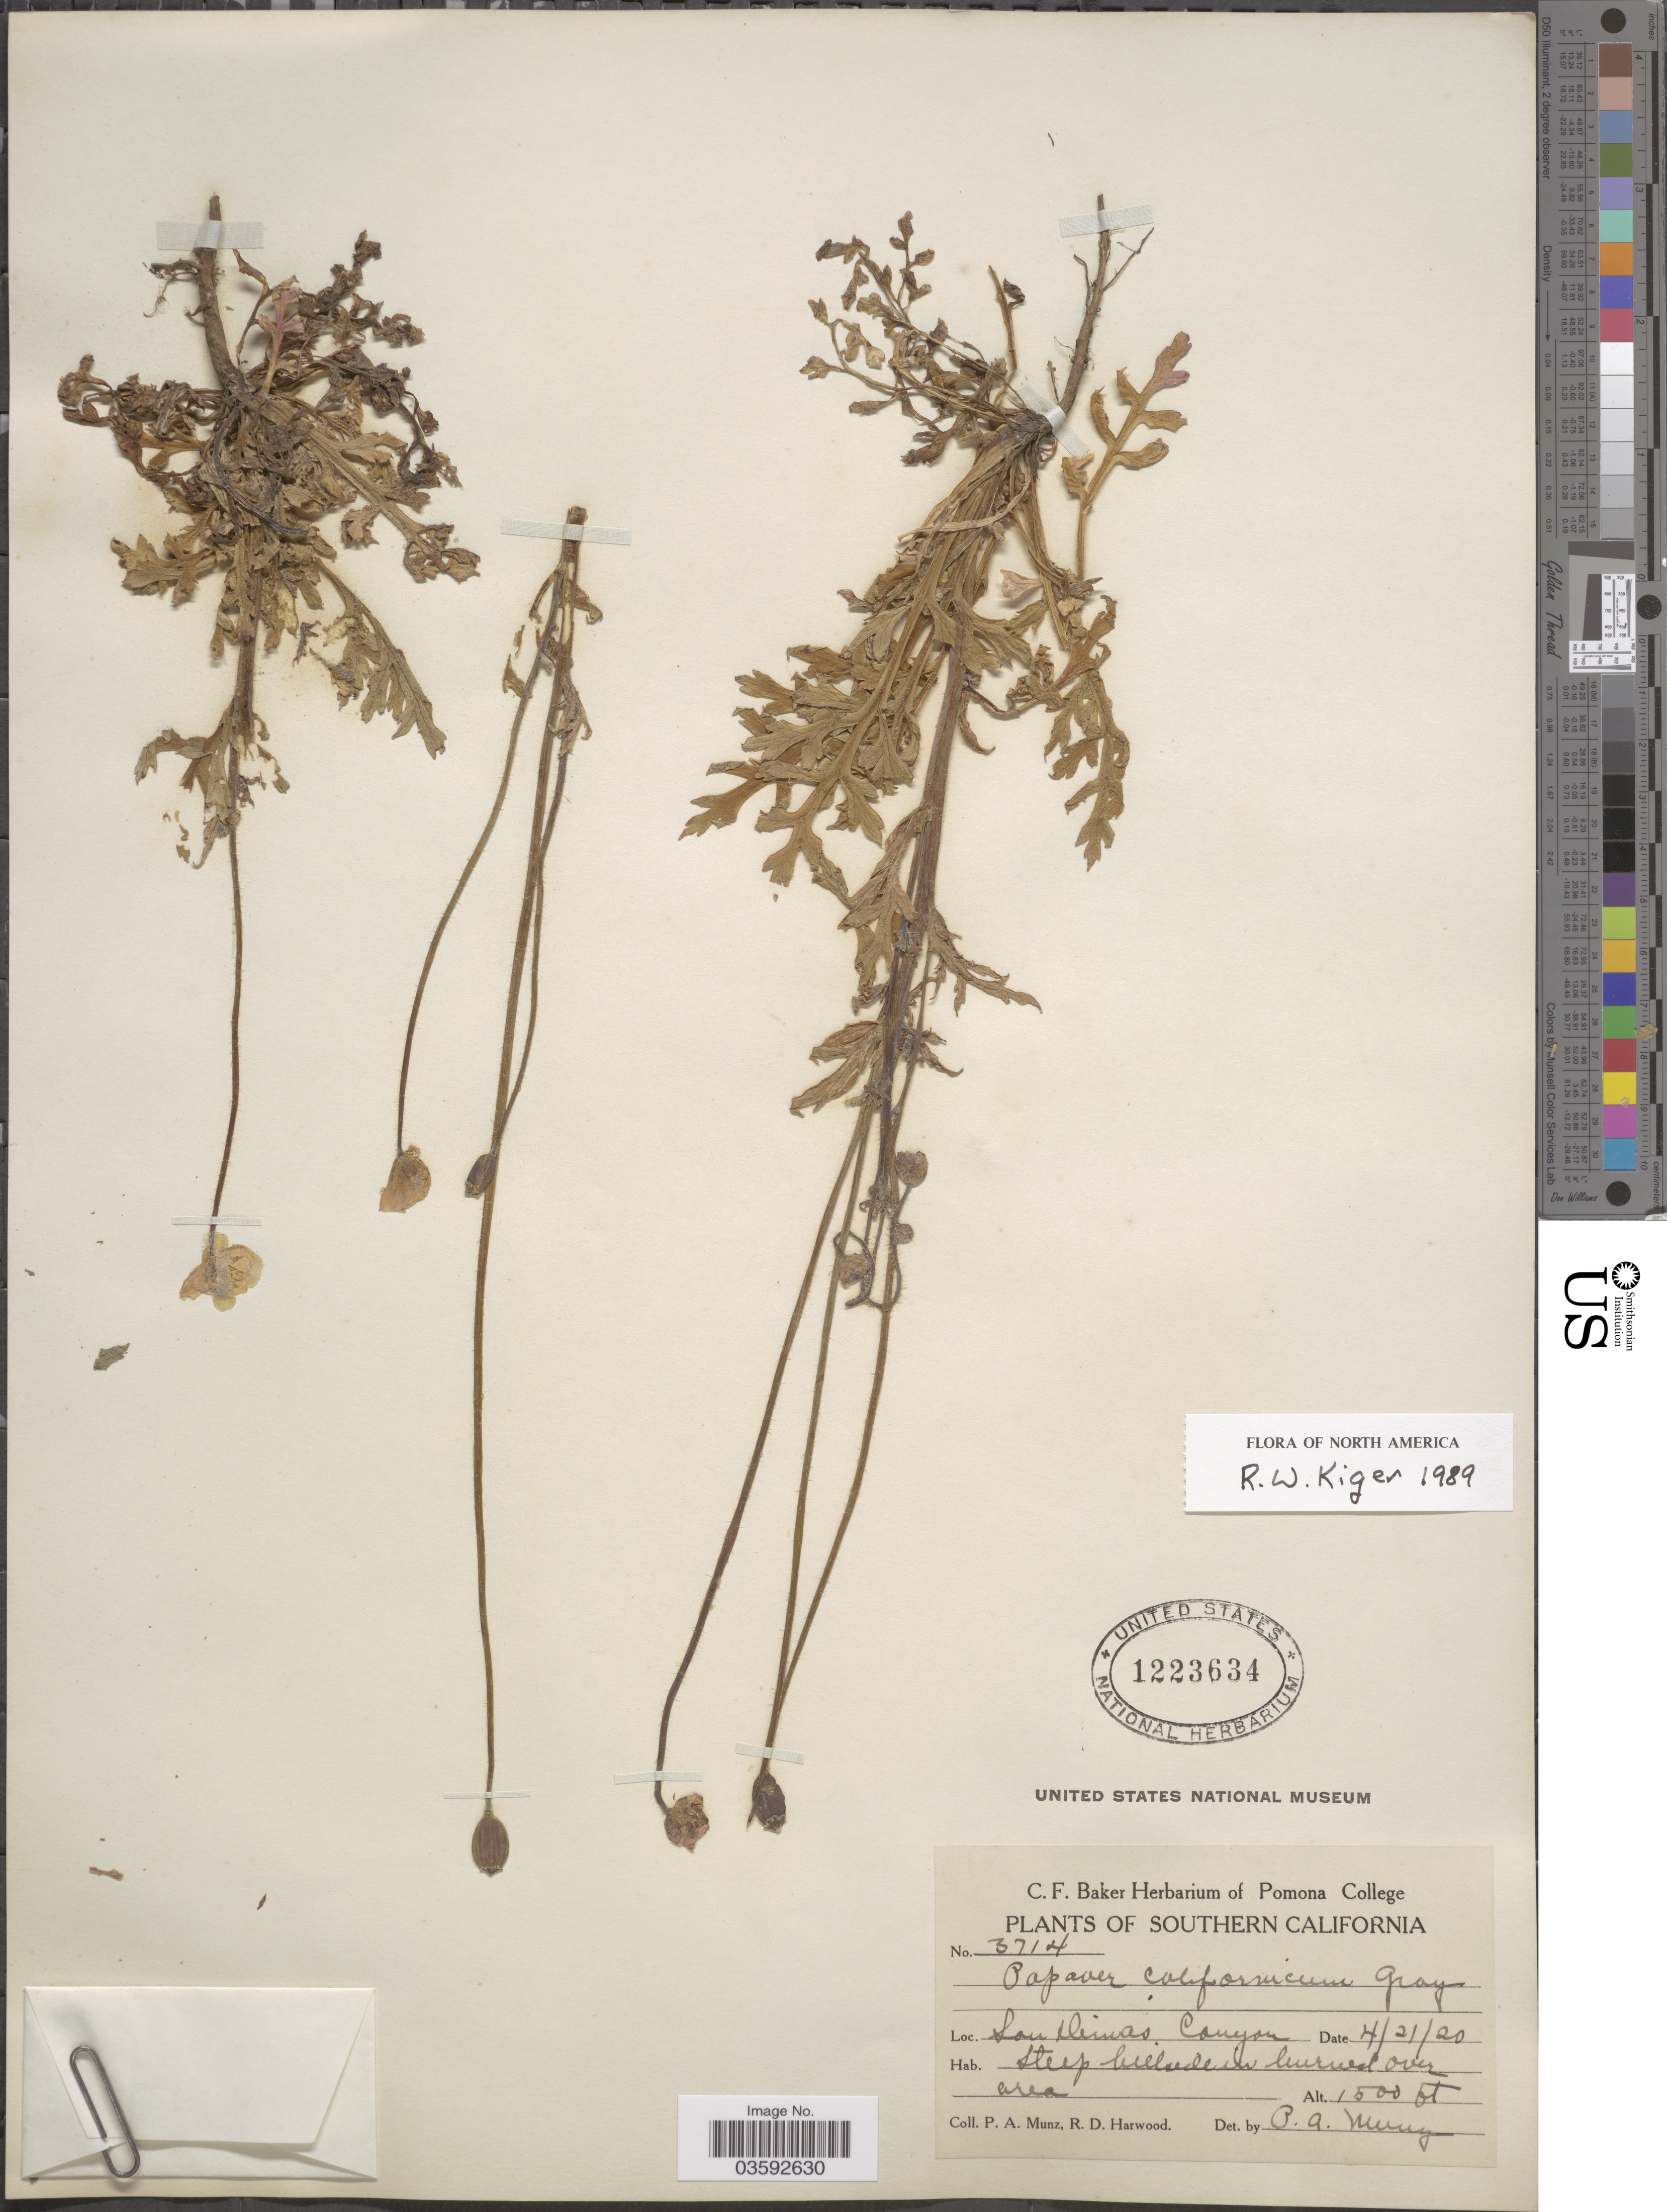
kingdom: Plantae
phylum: Tracheophyta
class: Magnoliopsida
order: Ranunculales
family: Papaveraceae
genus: Papaver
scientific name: Papaver californicum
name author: A. Gray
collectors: P. A. Munz & R. Harwood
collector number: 3714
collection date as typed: Transcribed d/m/y: 21/4/20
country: United States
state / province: California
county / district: Los Angeles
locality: Southern California. San Dimas Canyon.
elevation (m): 457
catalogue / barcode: US 1223634